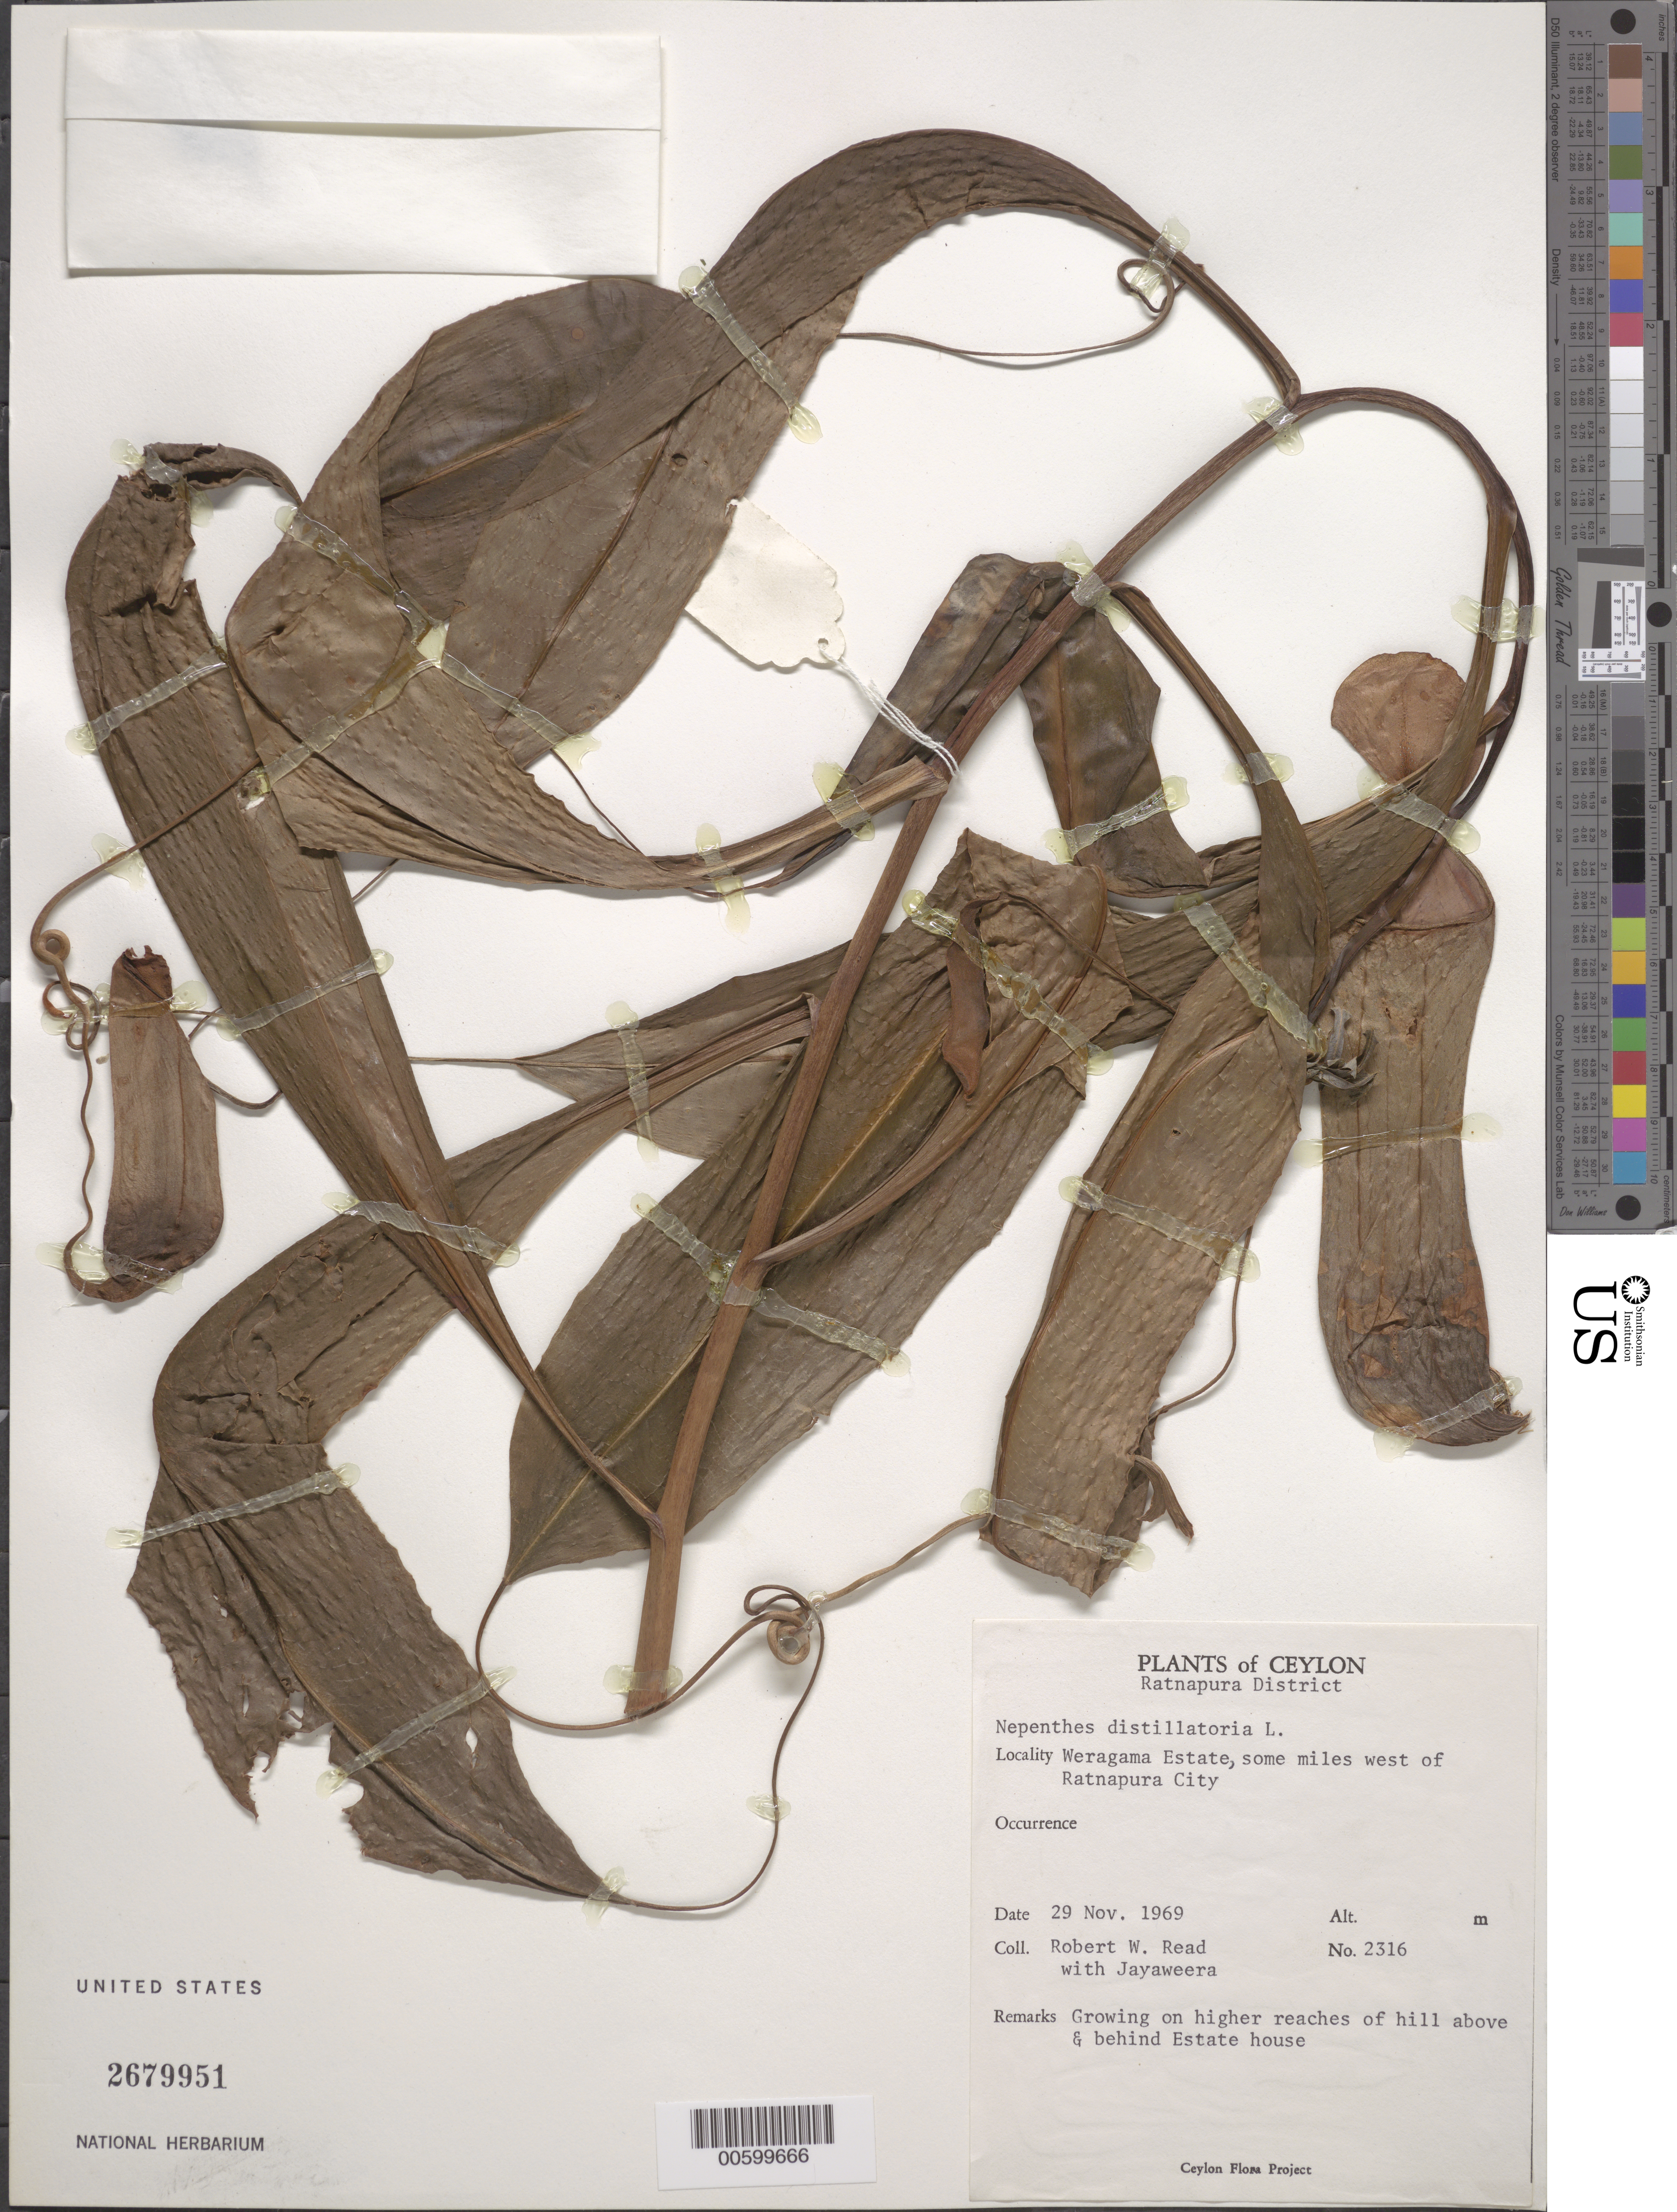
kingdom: Plantae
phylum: Tracheophyta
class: Magnoliopsida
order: Caryophyllales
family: Nepenthaceae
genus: Nepenthes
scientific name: Nepenthes distillatoria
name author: L.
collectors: R. W. Read & -. Jayaweera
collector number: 2316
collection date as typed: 29 Nov 1969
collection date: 1969-11-29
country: Sri Lanka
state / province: Sabaragamuwa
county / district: Ratnapura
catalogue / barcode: US 2679951